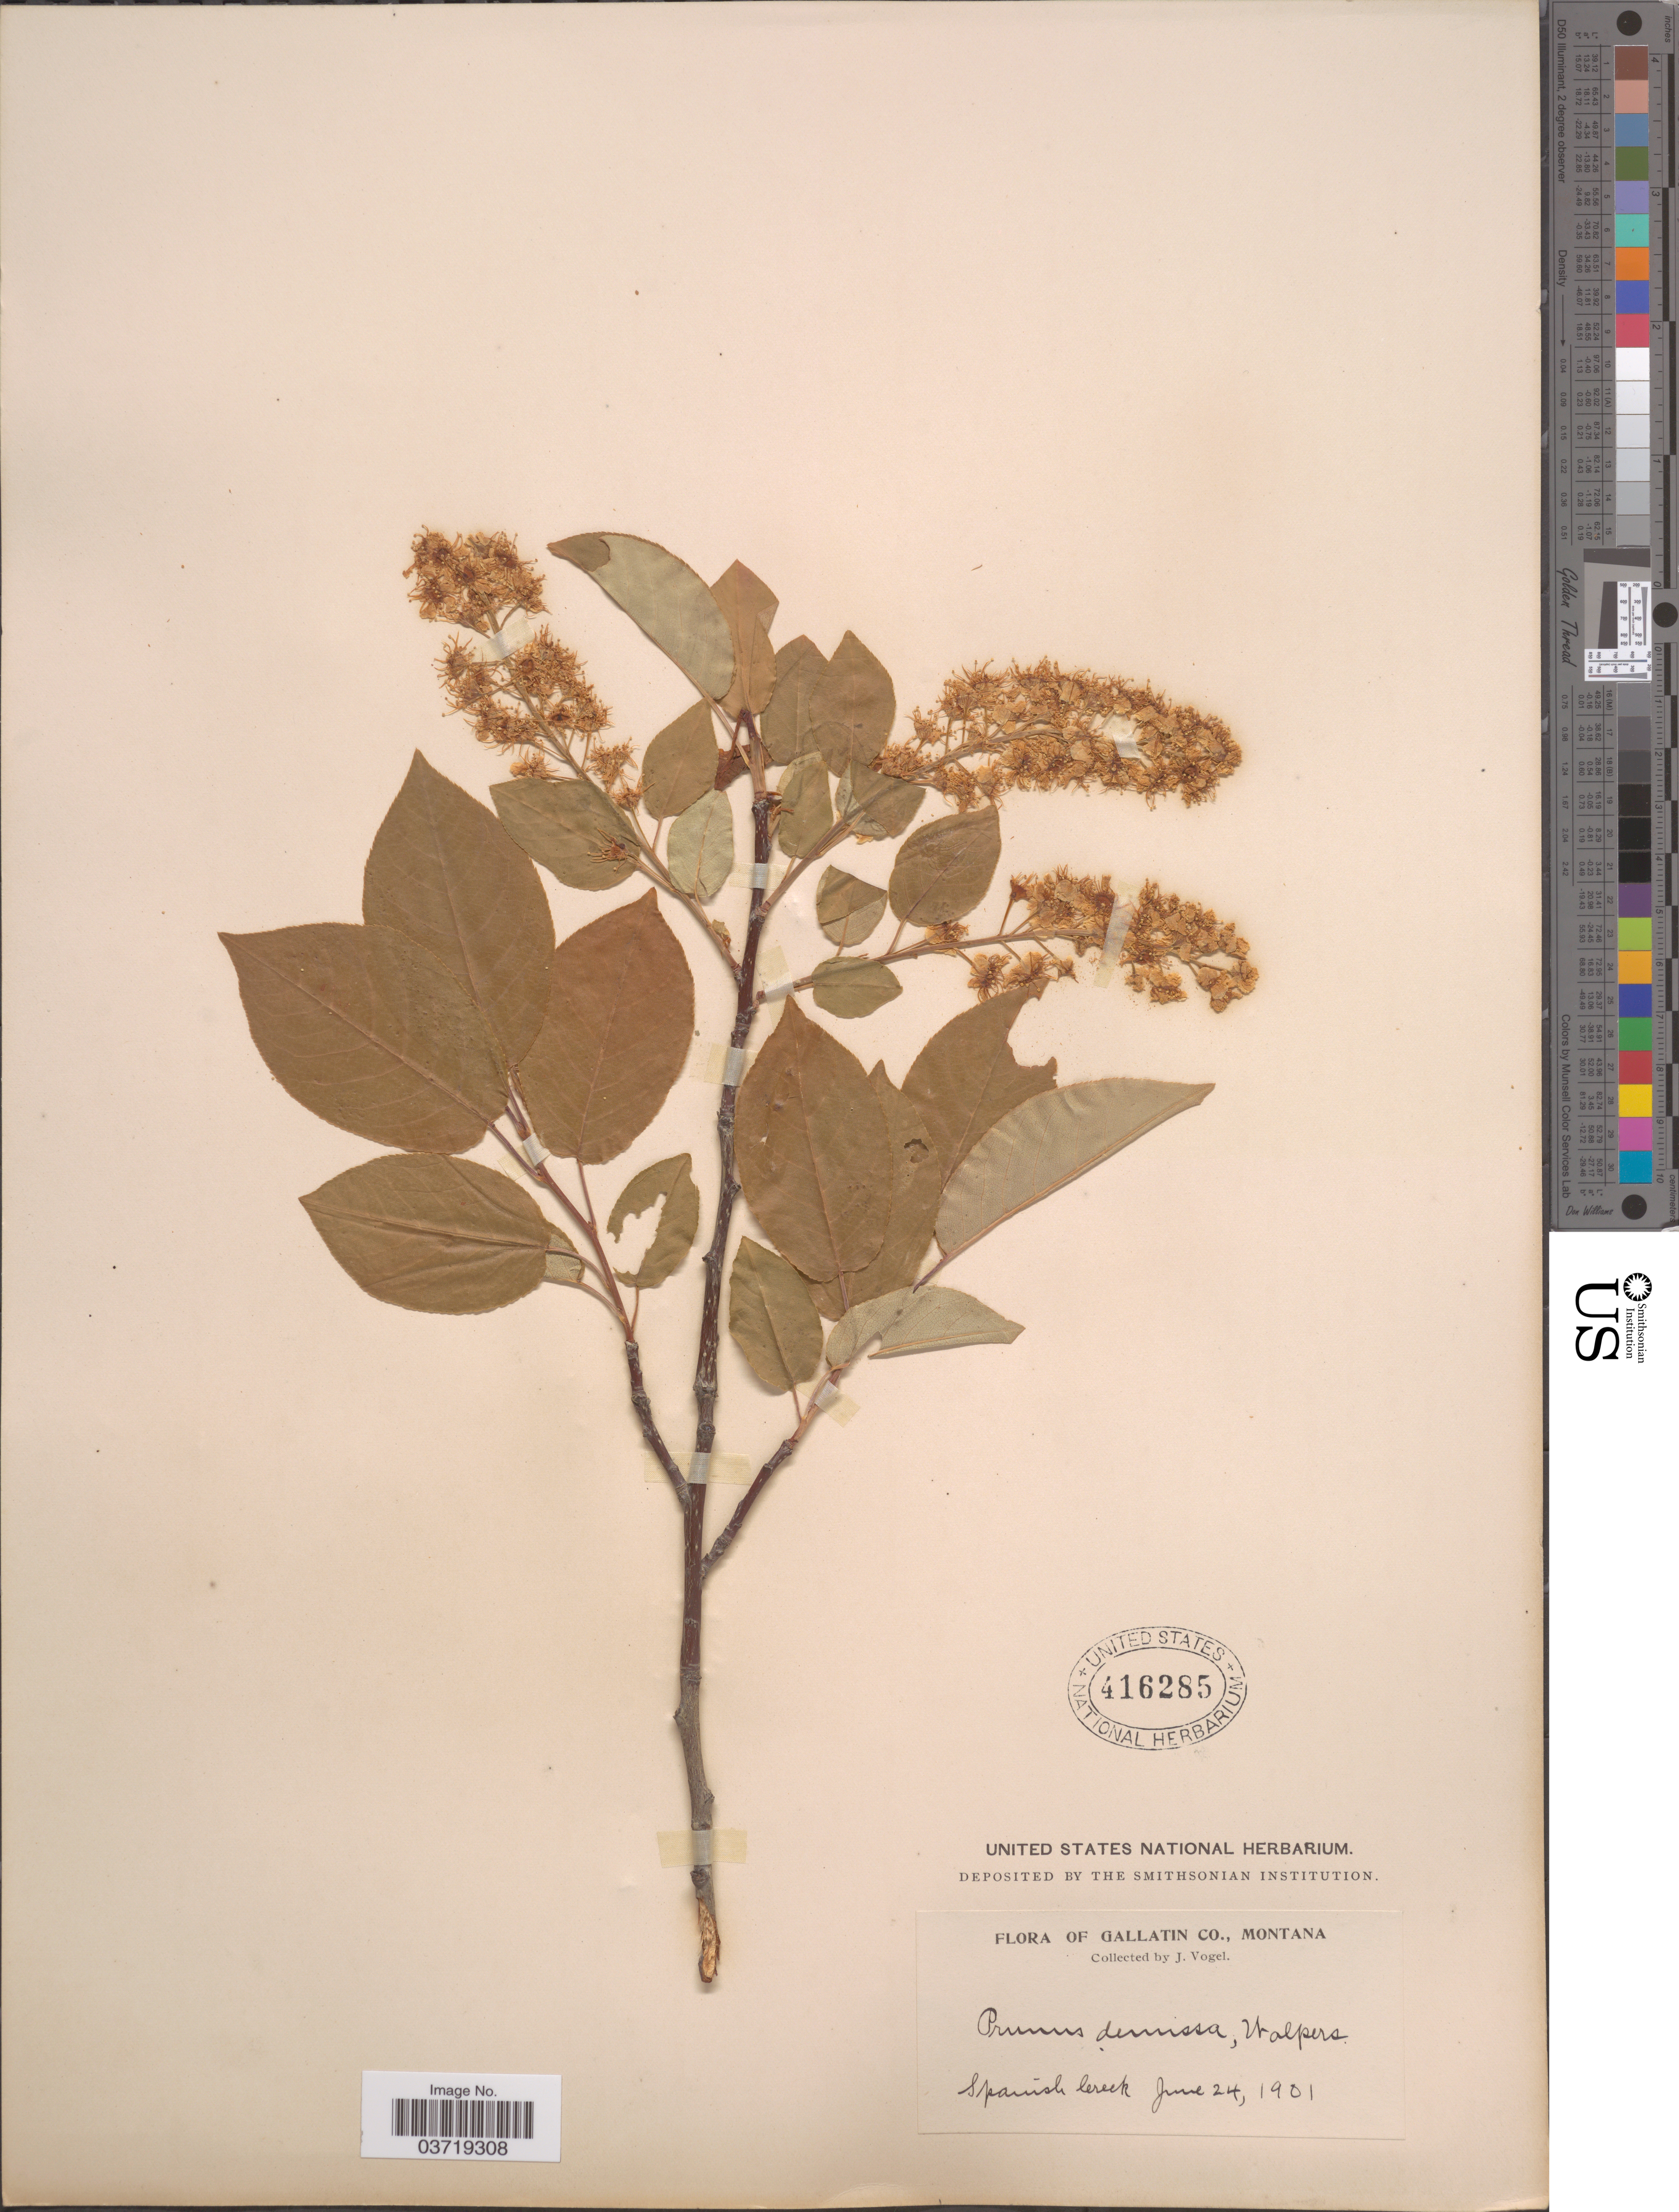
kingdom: Plantae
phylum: Tracheophyta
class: Magnoliopsida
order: Rosales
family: Rosaceae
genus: Prunus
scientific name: Prunus virginiana var. demissa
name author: (Nutt.) Torr.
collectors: J. Vogel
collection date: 1901-06-24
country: United States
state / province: Montana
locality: Gallatin Co. Spanish Creek.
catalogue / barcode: US 416285